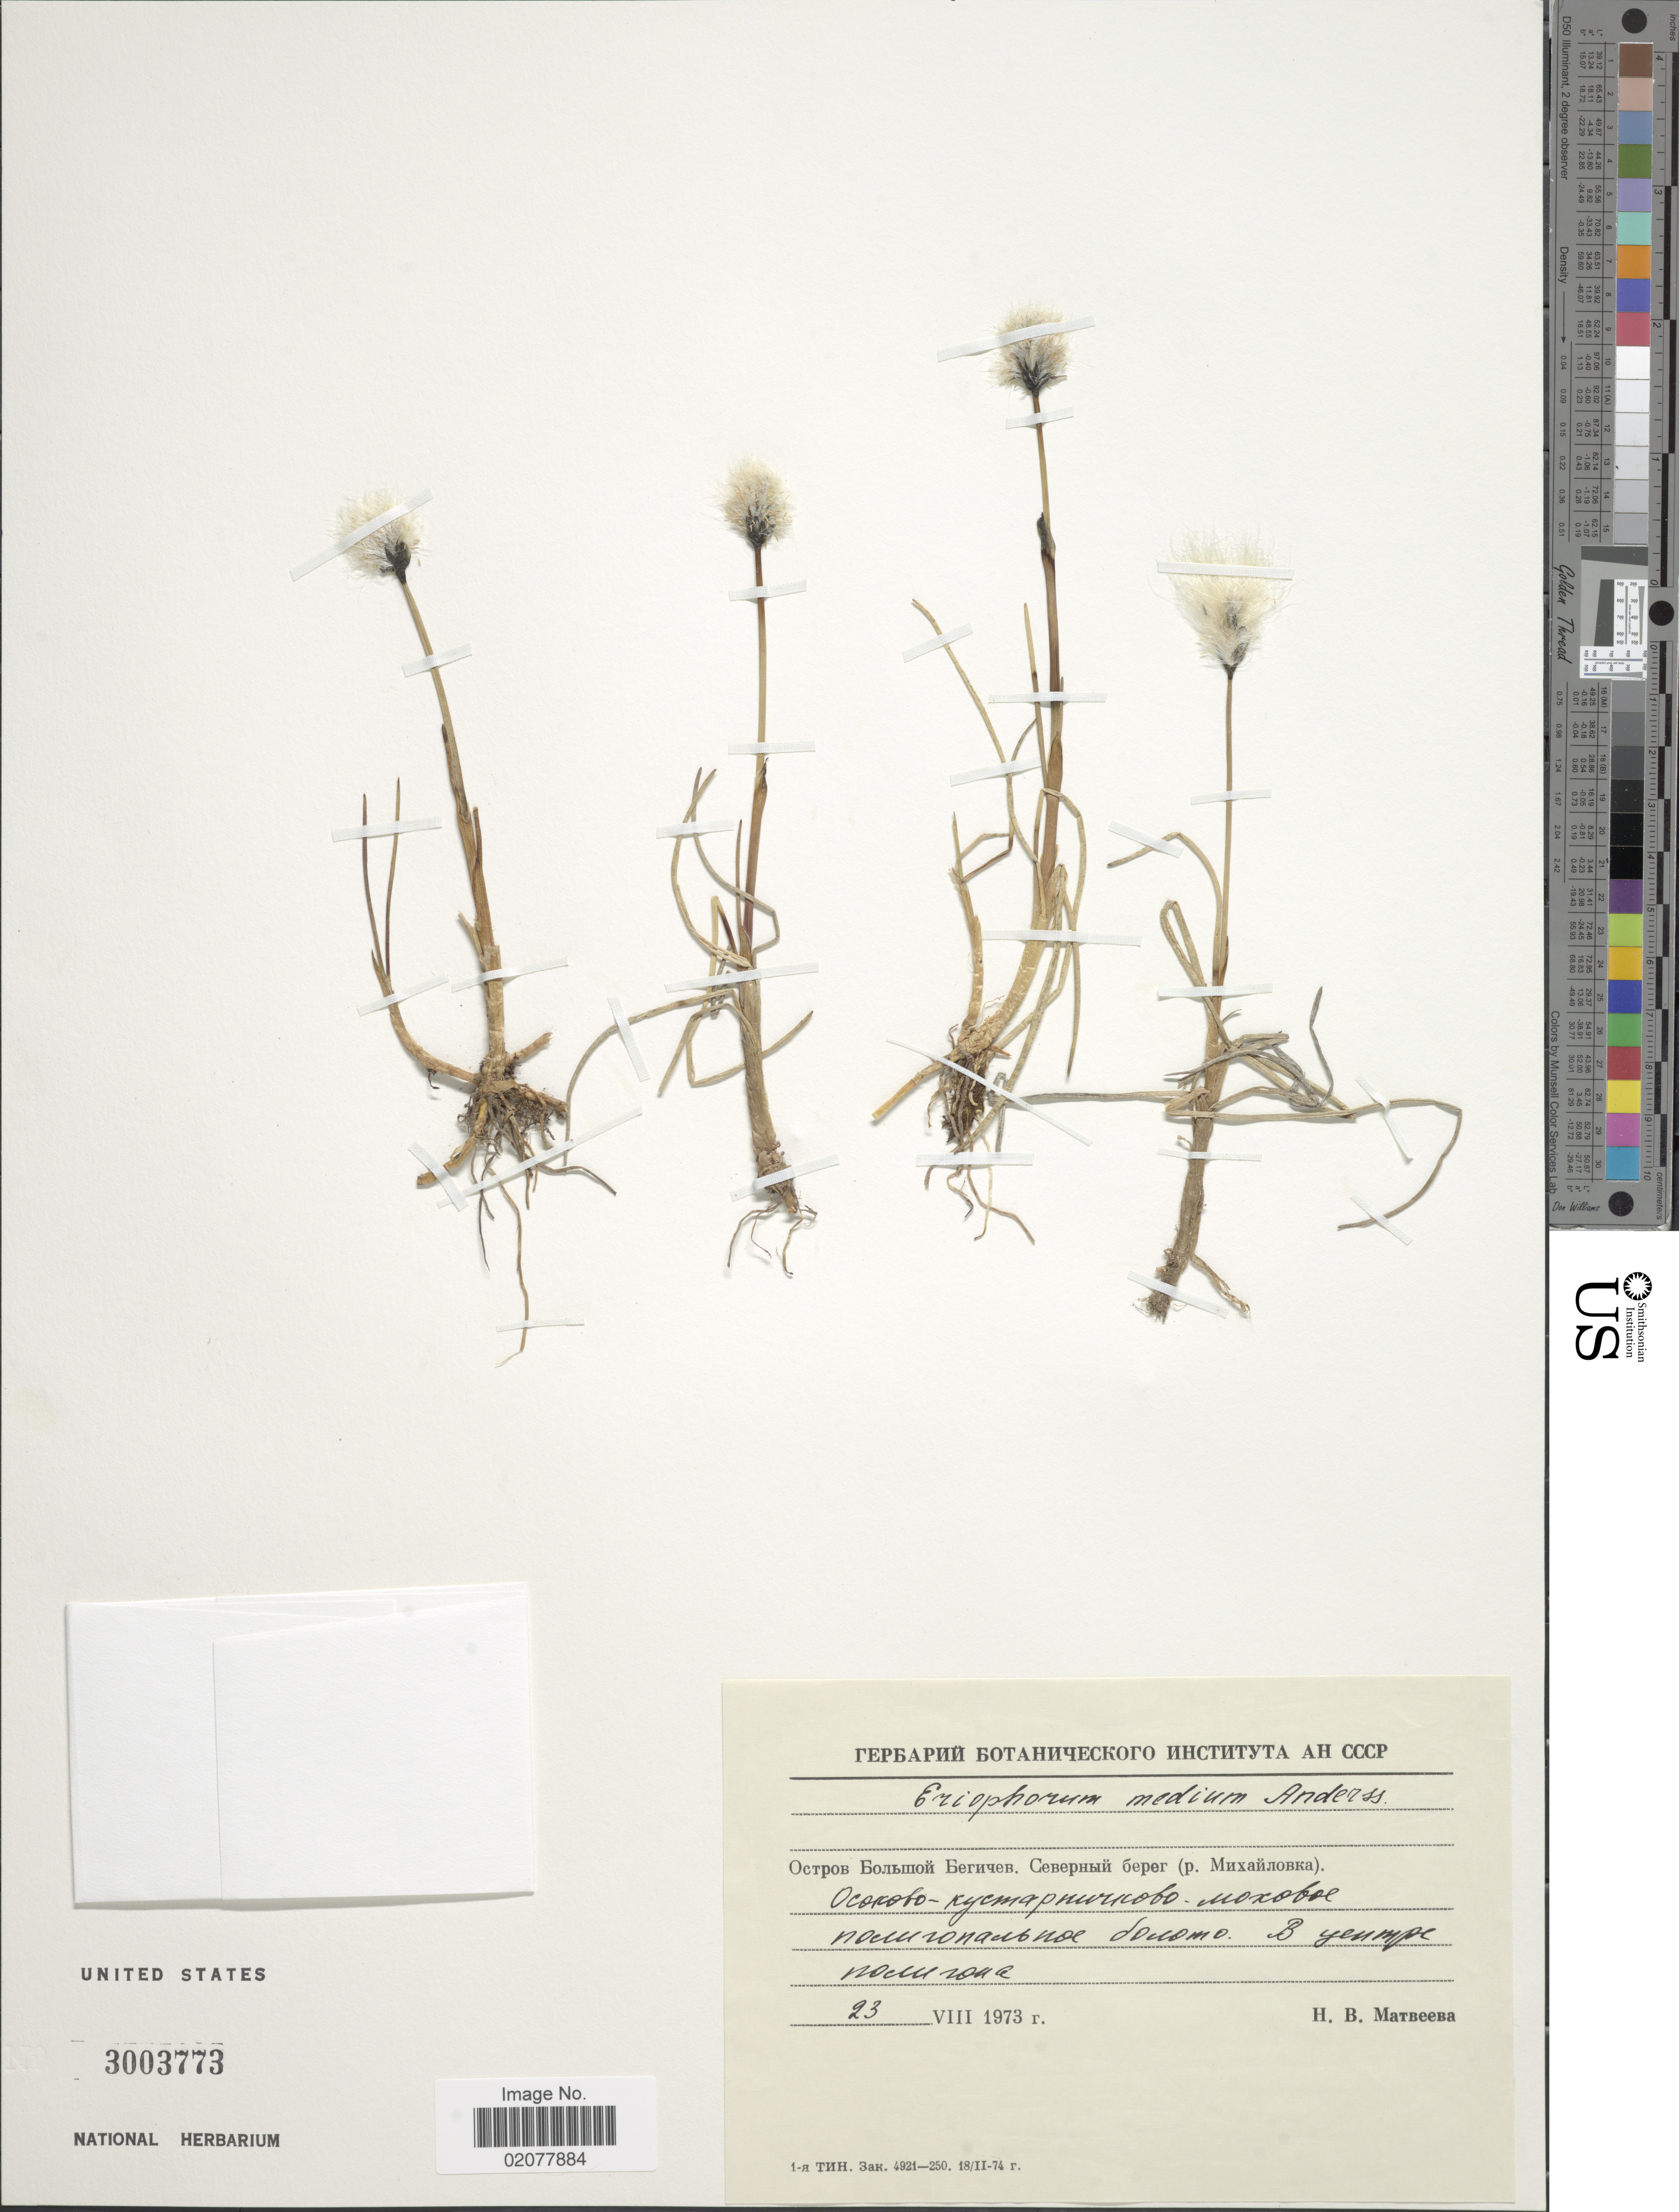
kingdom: Plantae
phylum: Tracheophyta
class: Liliopsida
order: Poales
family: Cyperaceae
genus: Eriophorum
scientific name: Eriophorum x medium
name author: Andersson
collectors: N. Matveeva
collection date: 1973-08-23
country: Russian Federation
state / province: Sakha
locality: North shore of Bolshoy Begichev Island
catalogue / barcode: US 3003773